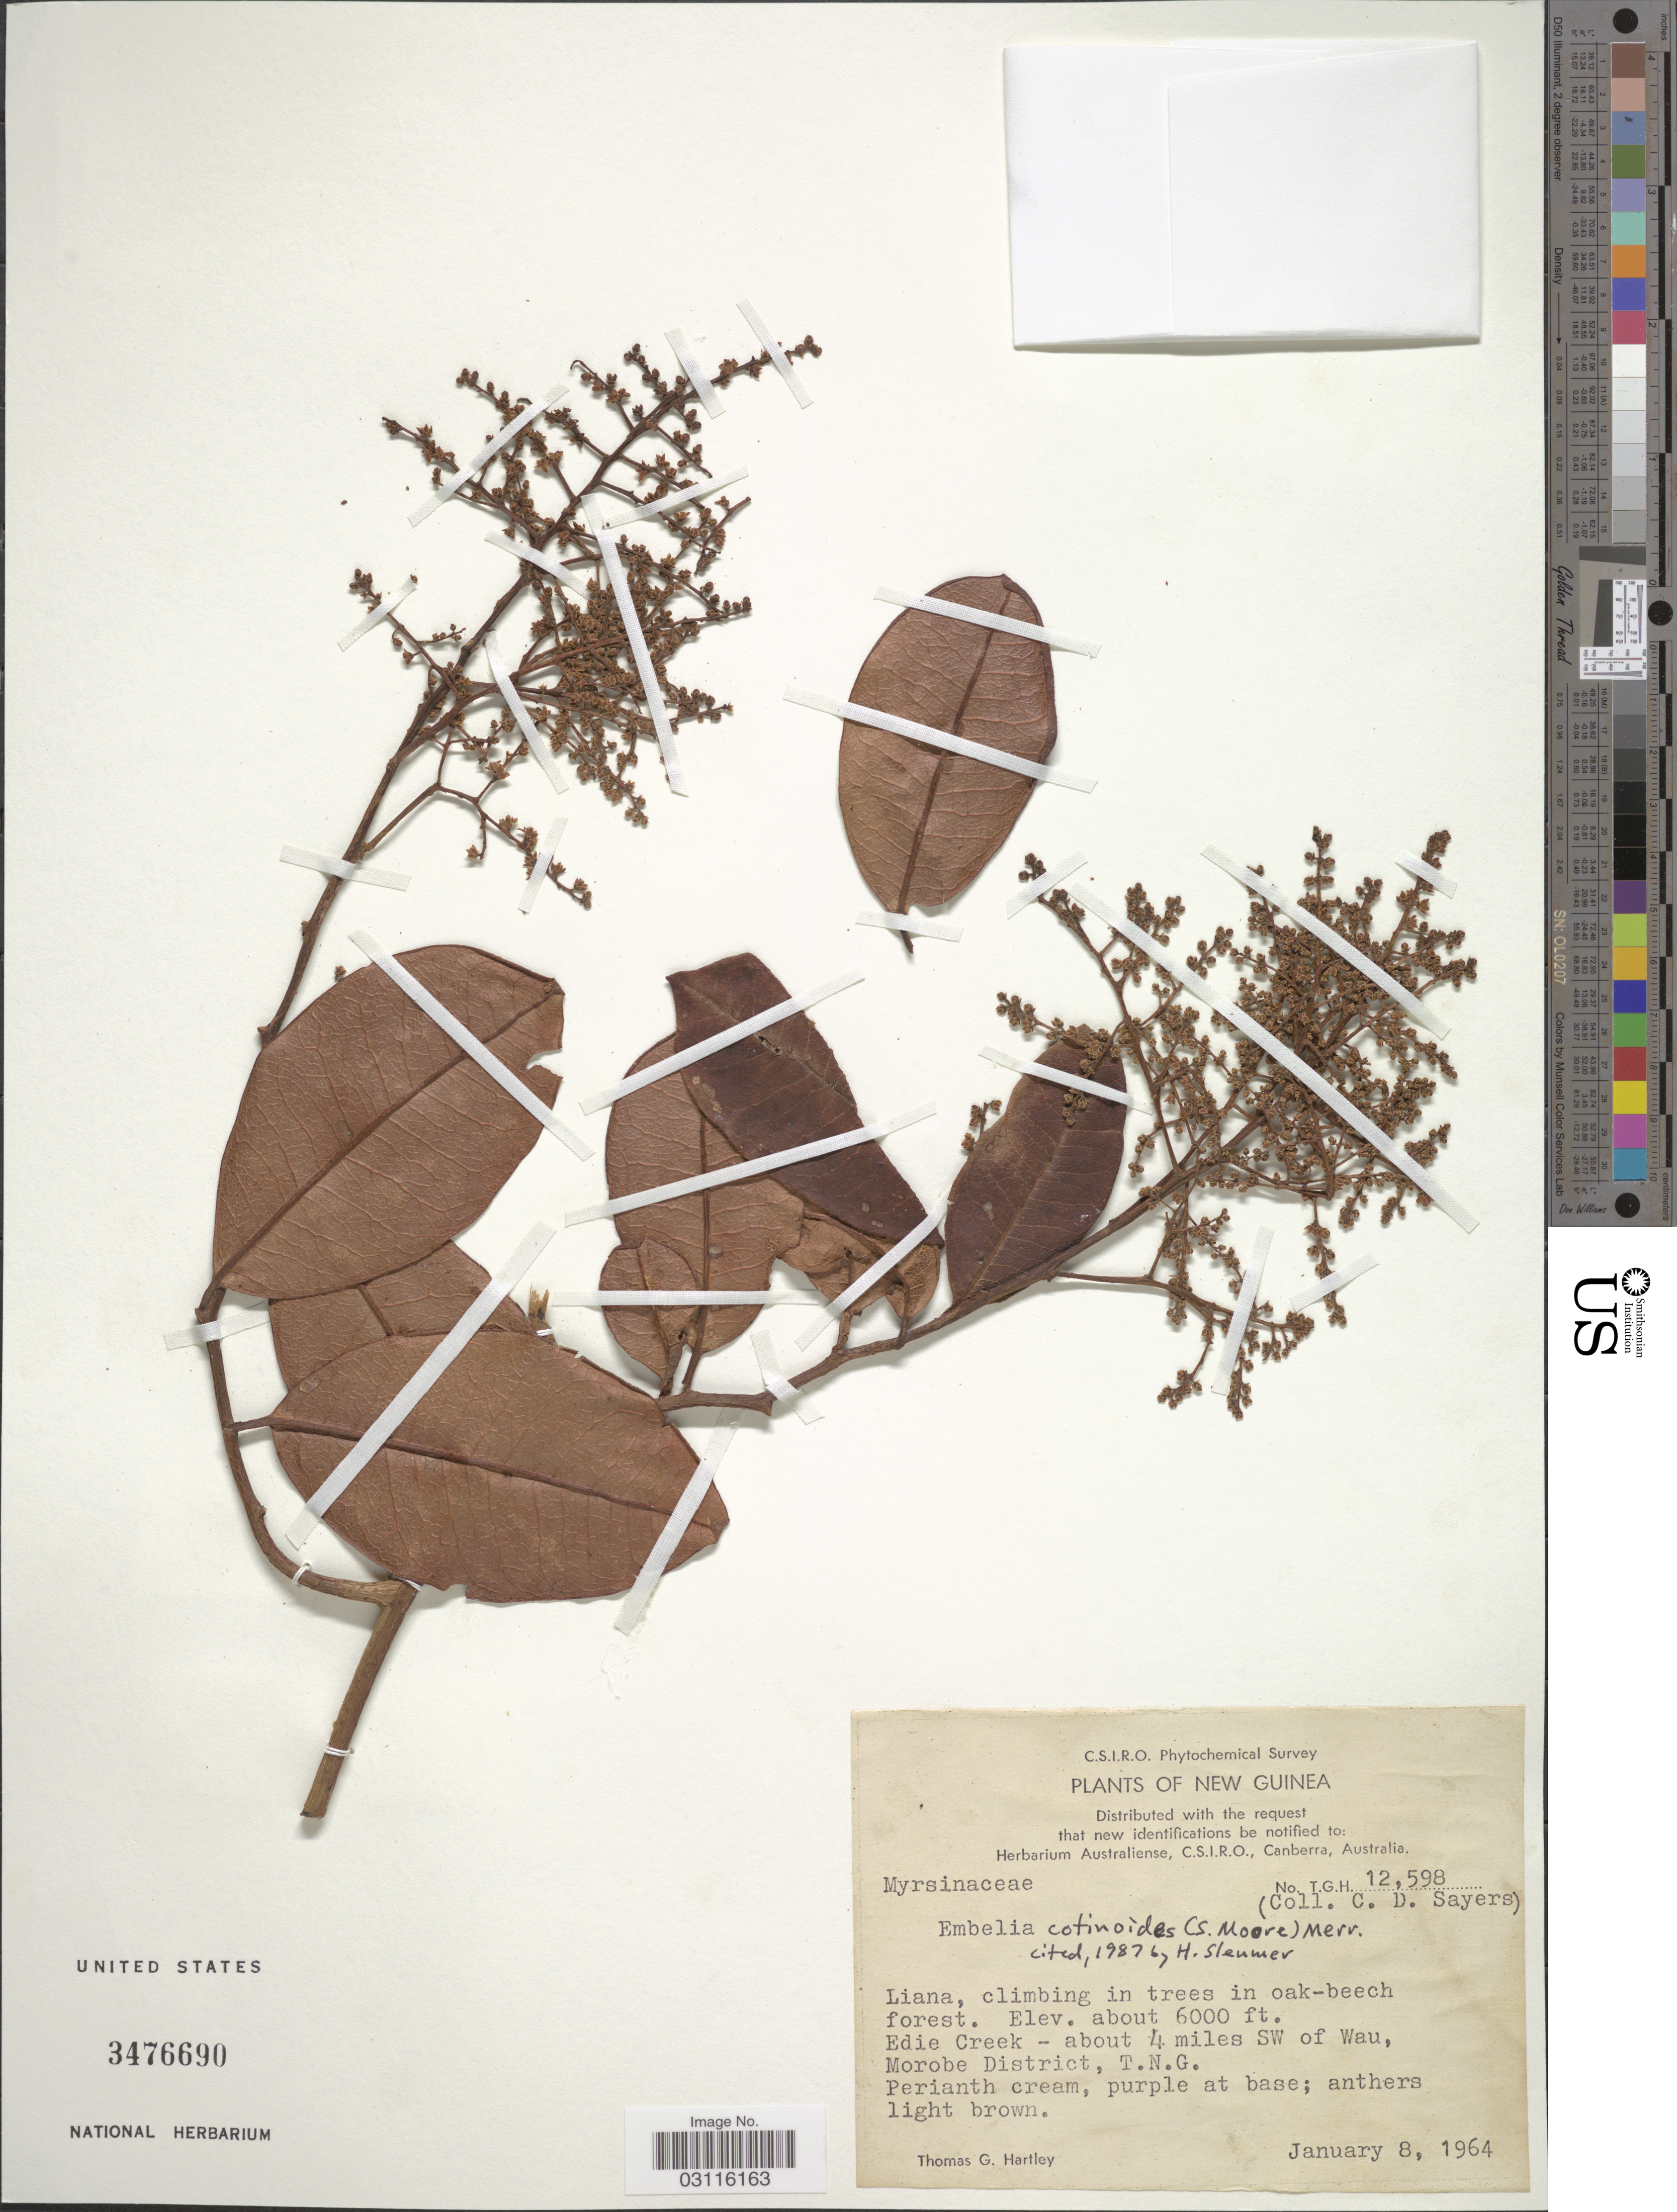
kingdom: Plantae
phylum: Tracheophyta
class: Magnoliopsida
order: Ericales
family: Primulaceae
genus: Embelia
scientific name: Embelia cotinoides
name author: (S. Moore) Merr.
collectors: T. Hartley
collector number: TGH12598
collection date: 1964-01-08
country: Papua New Guinea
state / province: Morobe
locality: New Guinea. Edie Creek - about 4 miles SW of Wau, Morobe District, T. N. G.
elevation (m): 1829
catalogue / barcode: US 3476690